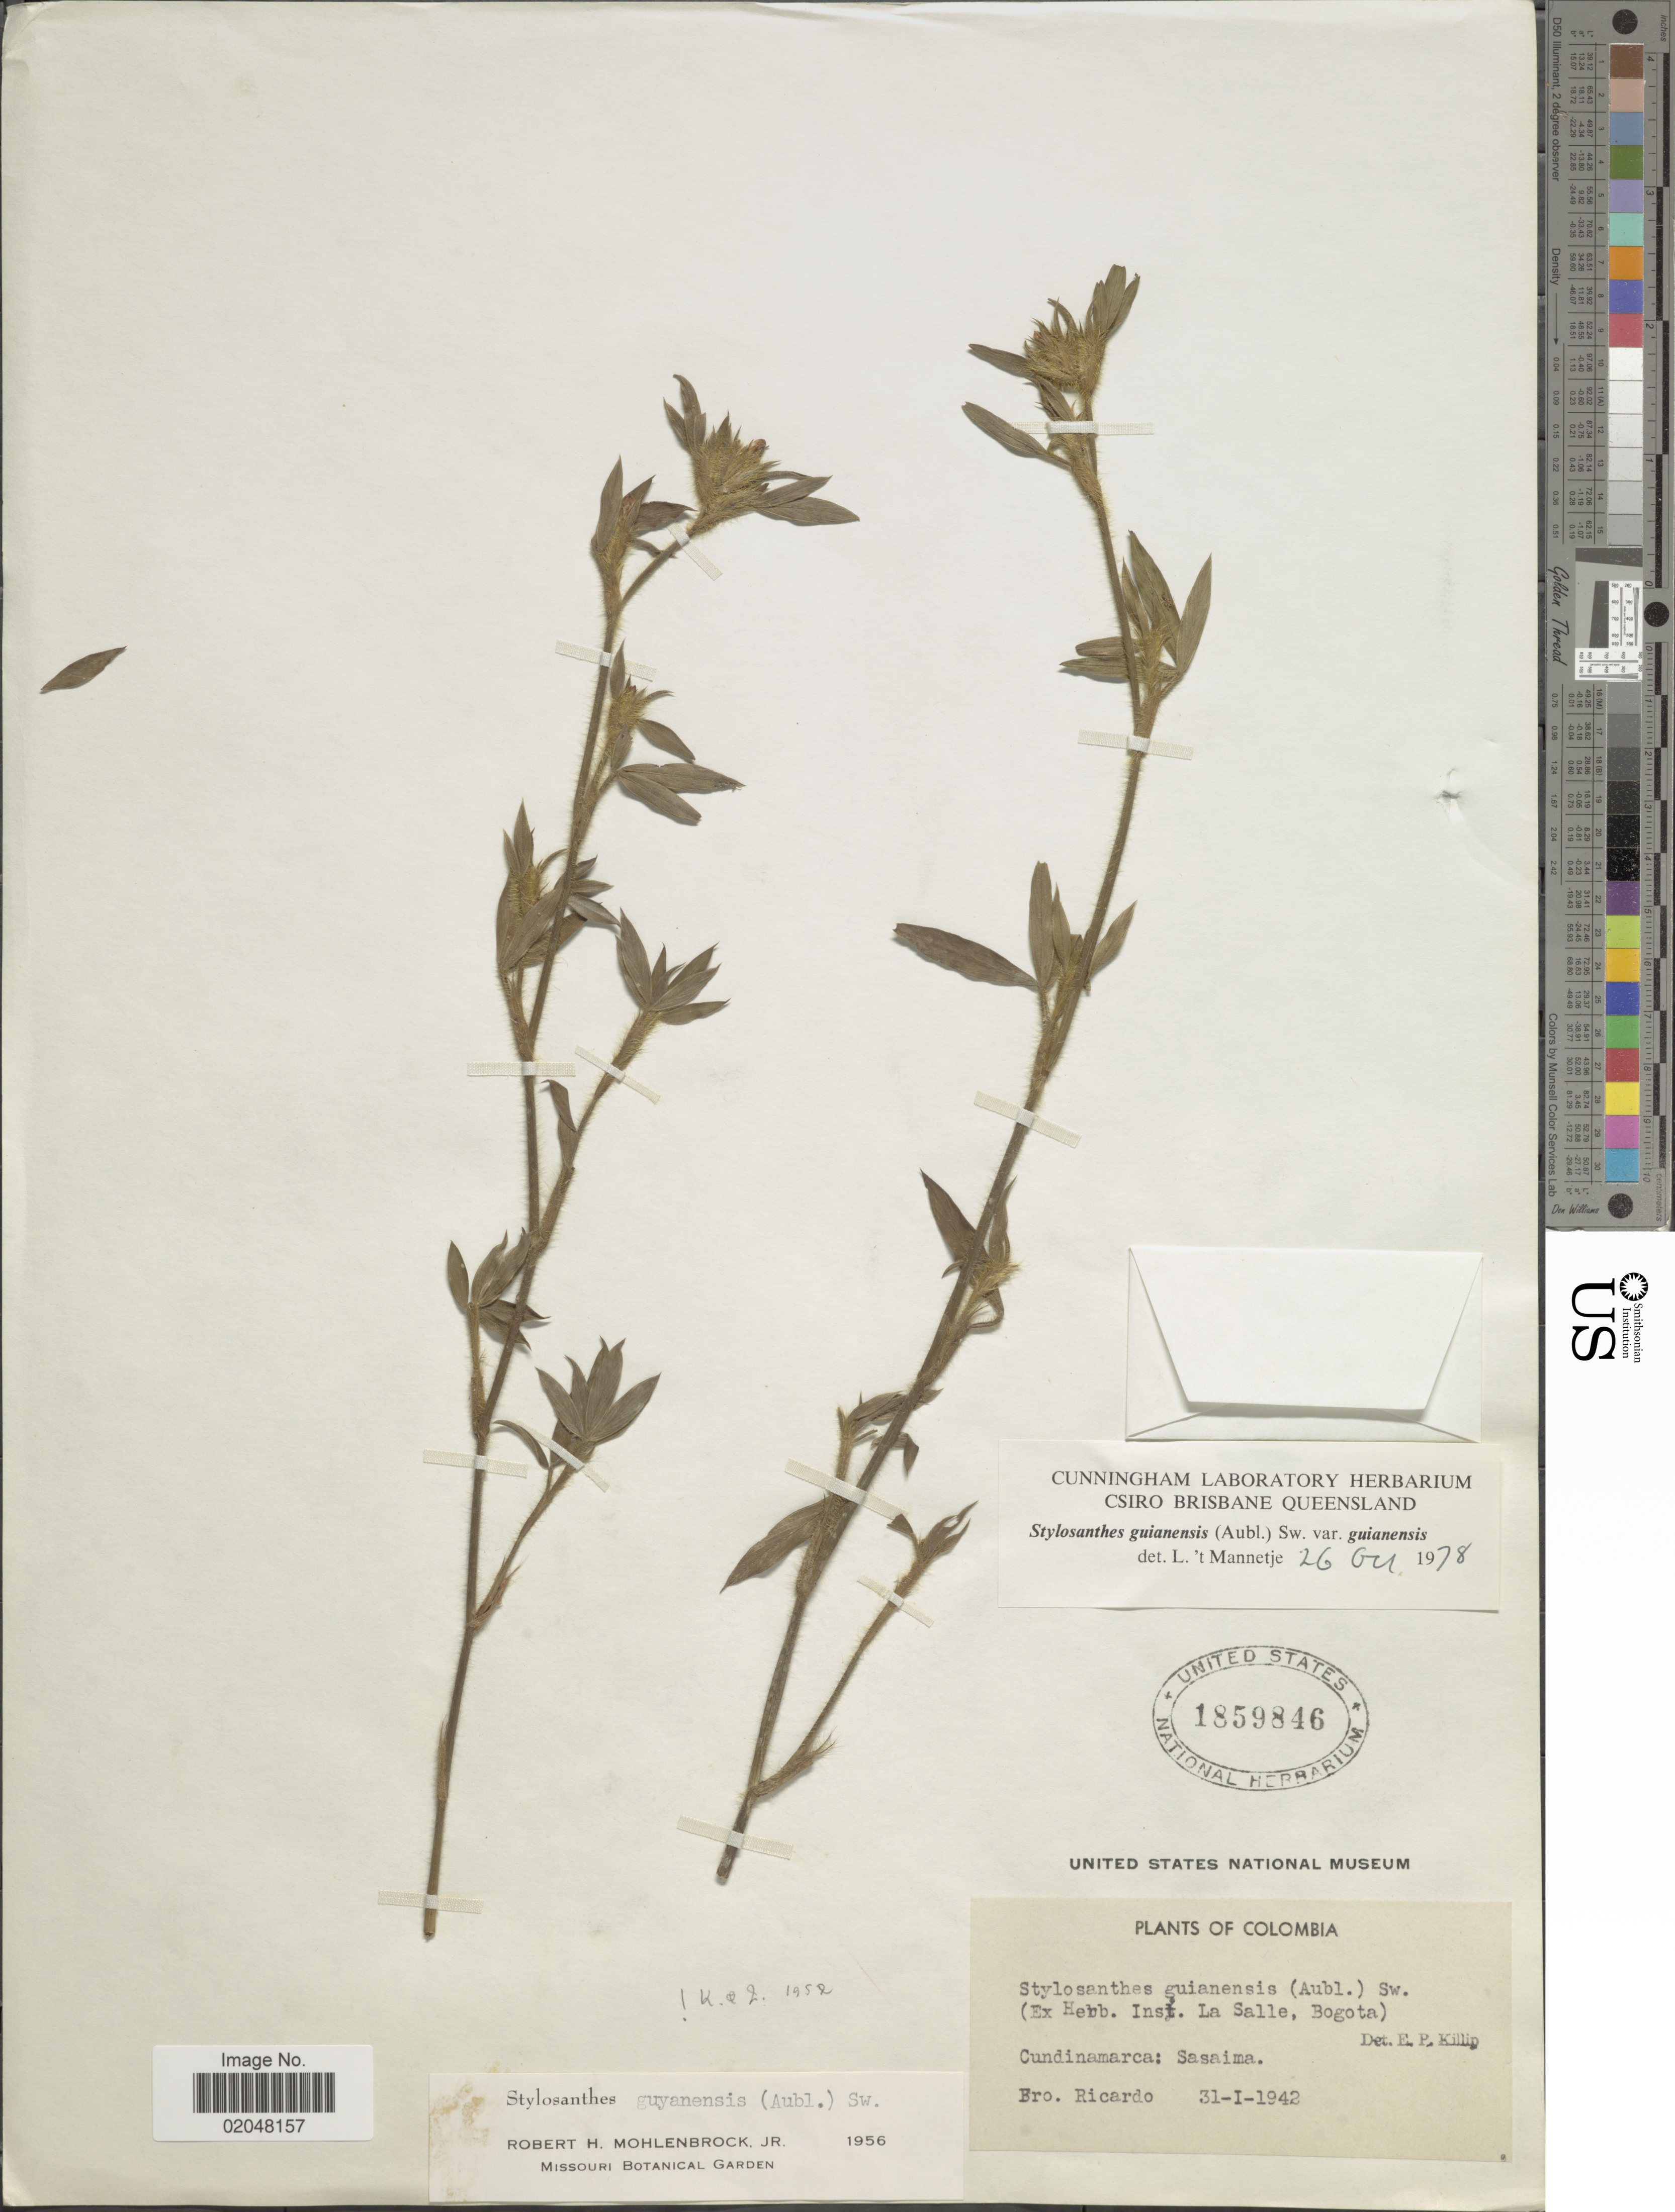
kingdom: Plantae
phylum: Tracheophyta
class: Magnoliopsida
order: Fabales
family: Fabaceae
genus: Stylosanthes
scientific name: Stylosanthes guianensis var. guianensis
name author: (Aubl.) Sw.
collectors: H. Ricardo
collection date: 1942-01-31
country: Colombia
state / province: Cundinamarca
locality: Sasaima.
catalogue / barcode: US 1859846